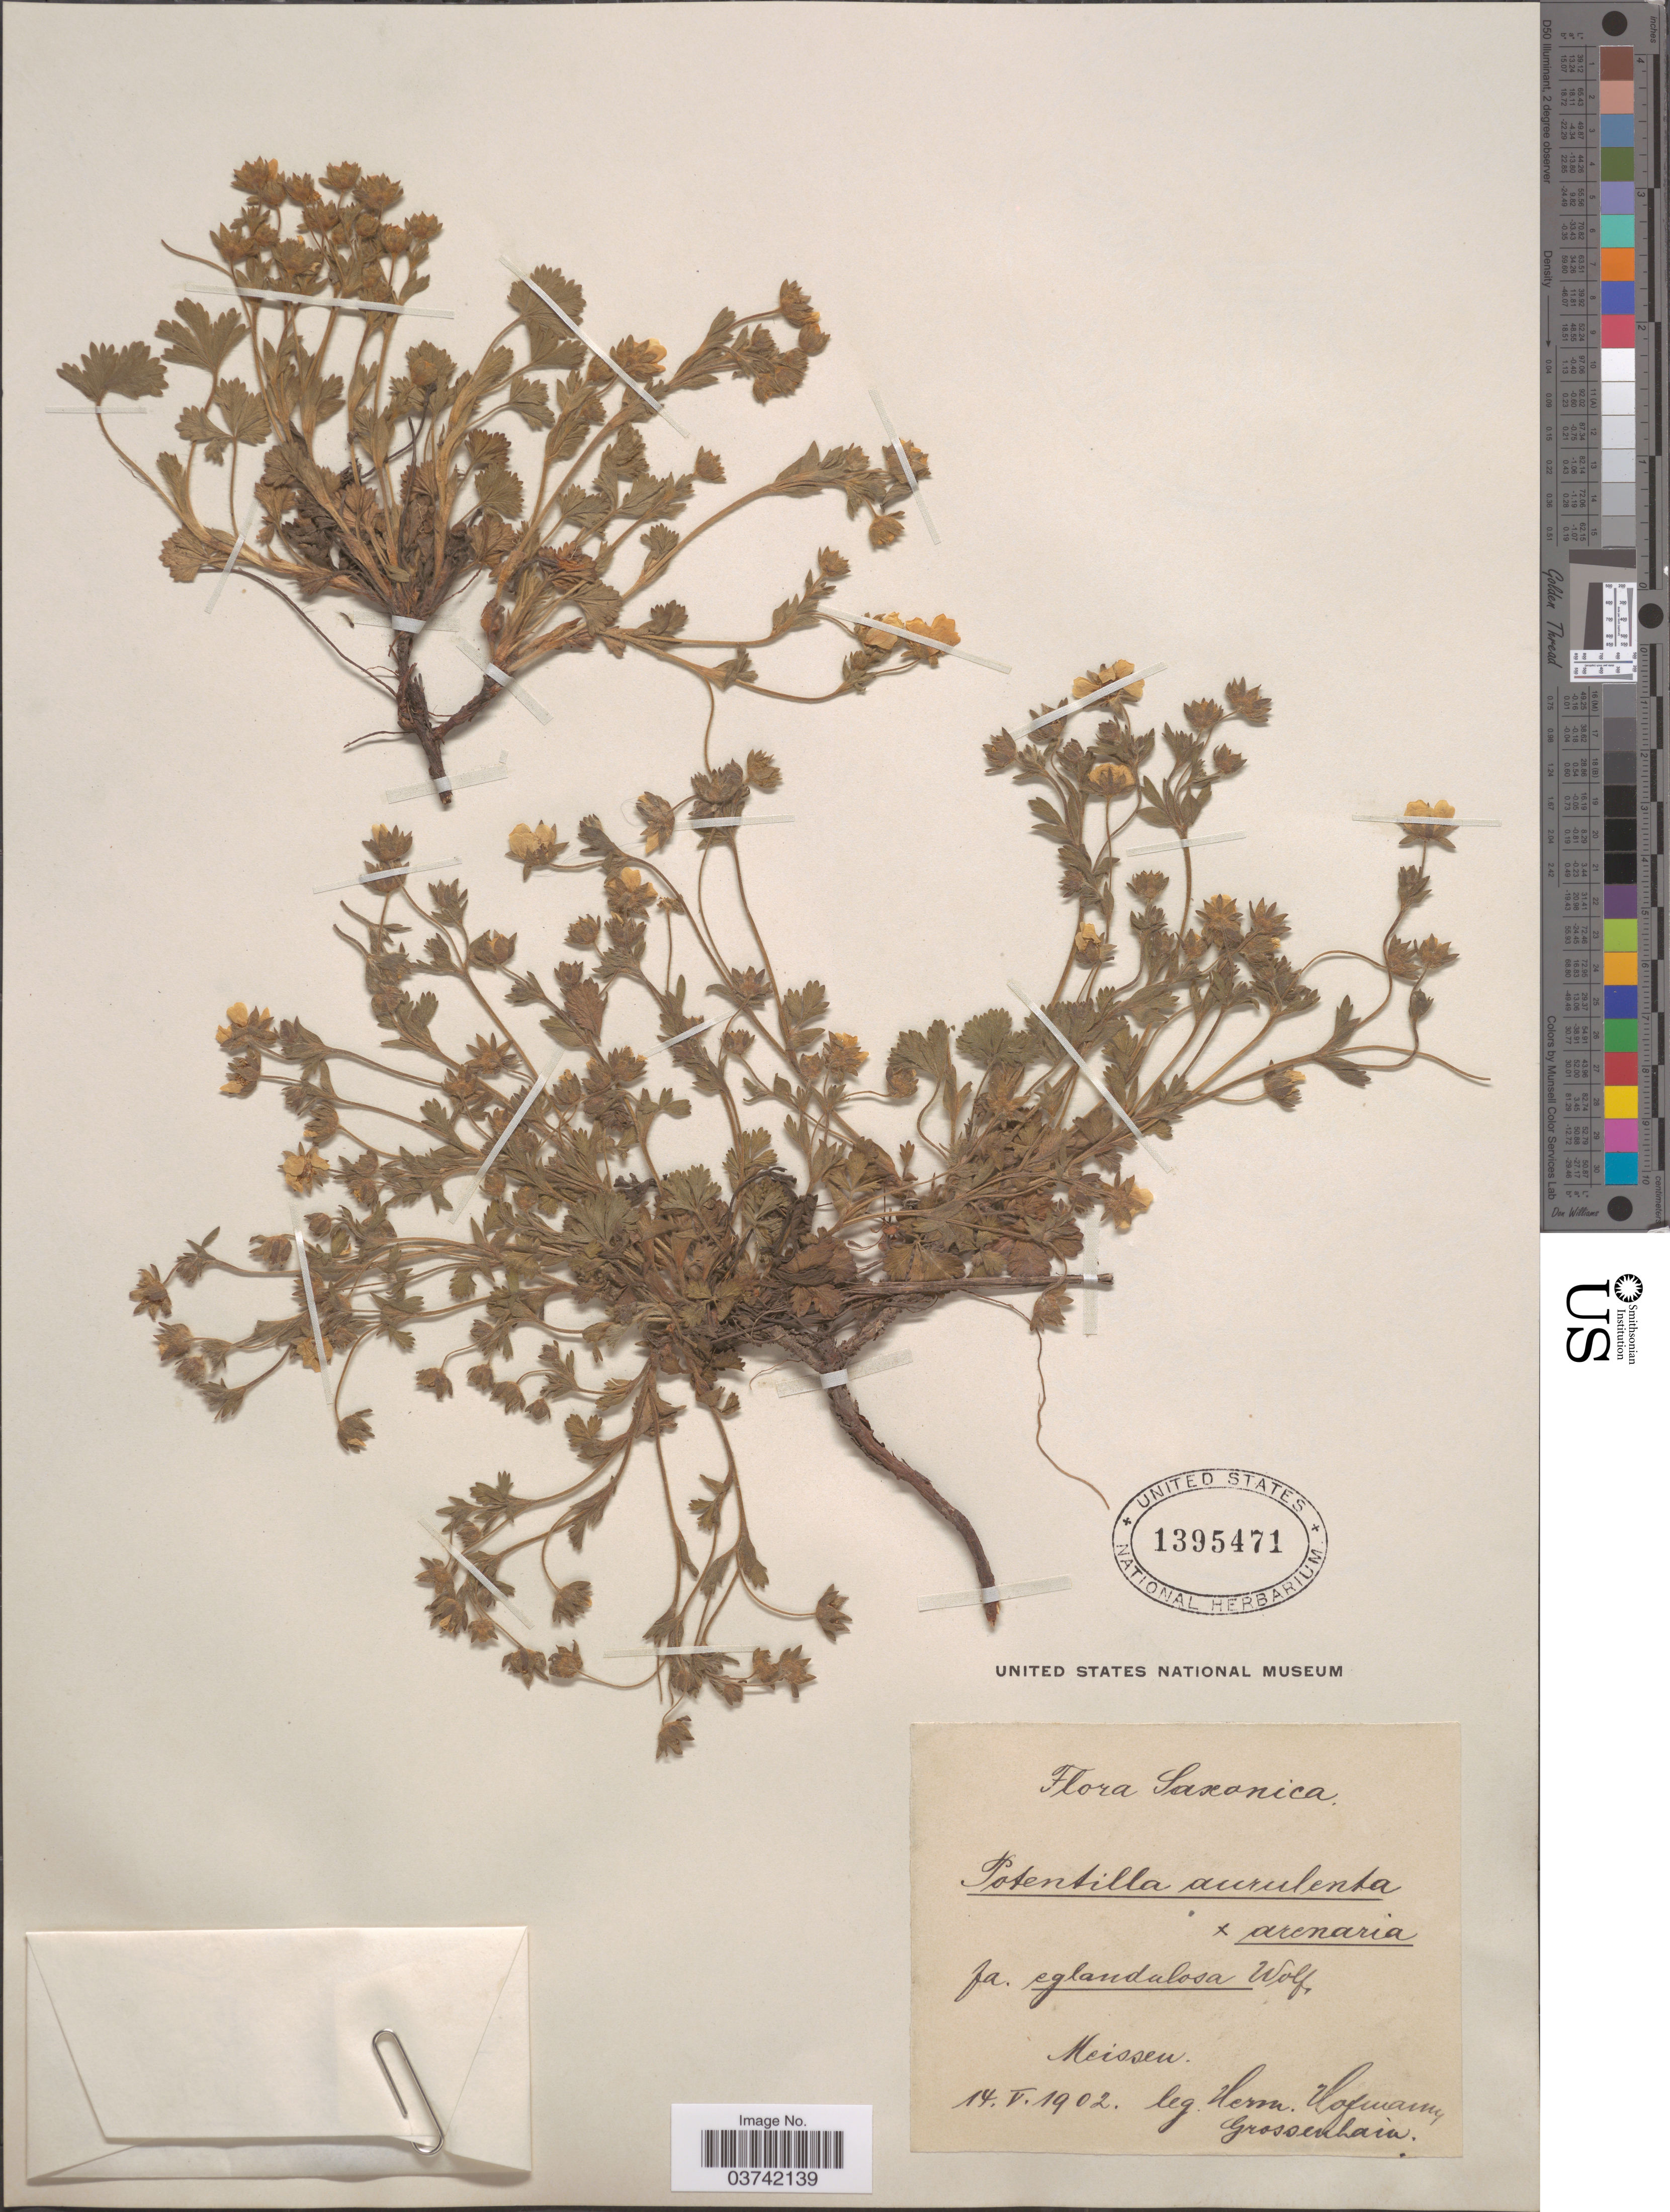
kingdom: Plantae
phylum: Tracheophyta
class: Magnoliopsida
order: Rosales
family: Rosaceae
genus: Potentilla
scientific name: Potentilla aurulenta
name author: Gremli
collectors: H. Hofmann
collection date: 1902-05-14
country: Germany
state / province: Sachsen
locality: Saxonica. Meissen.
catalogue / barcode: US 1395471